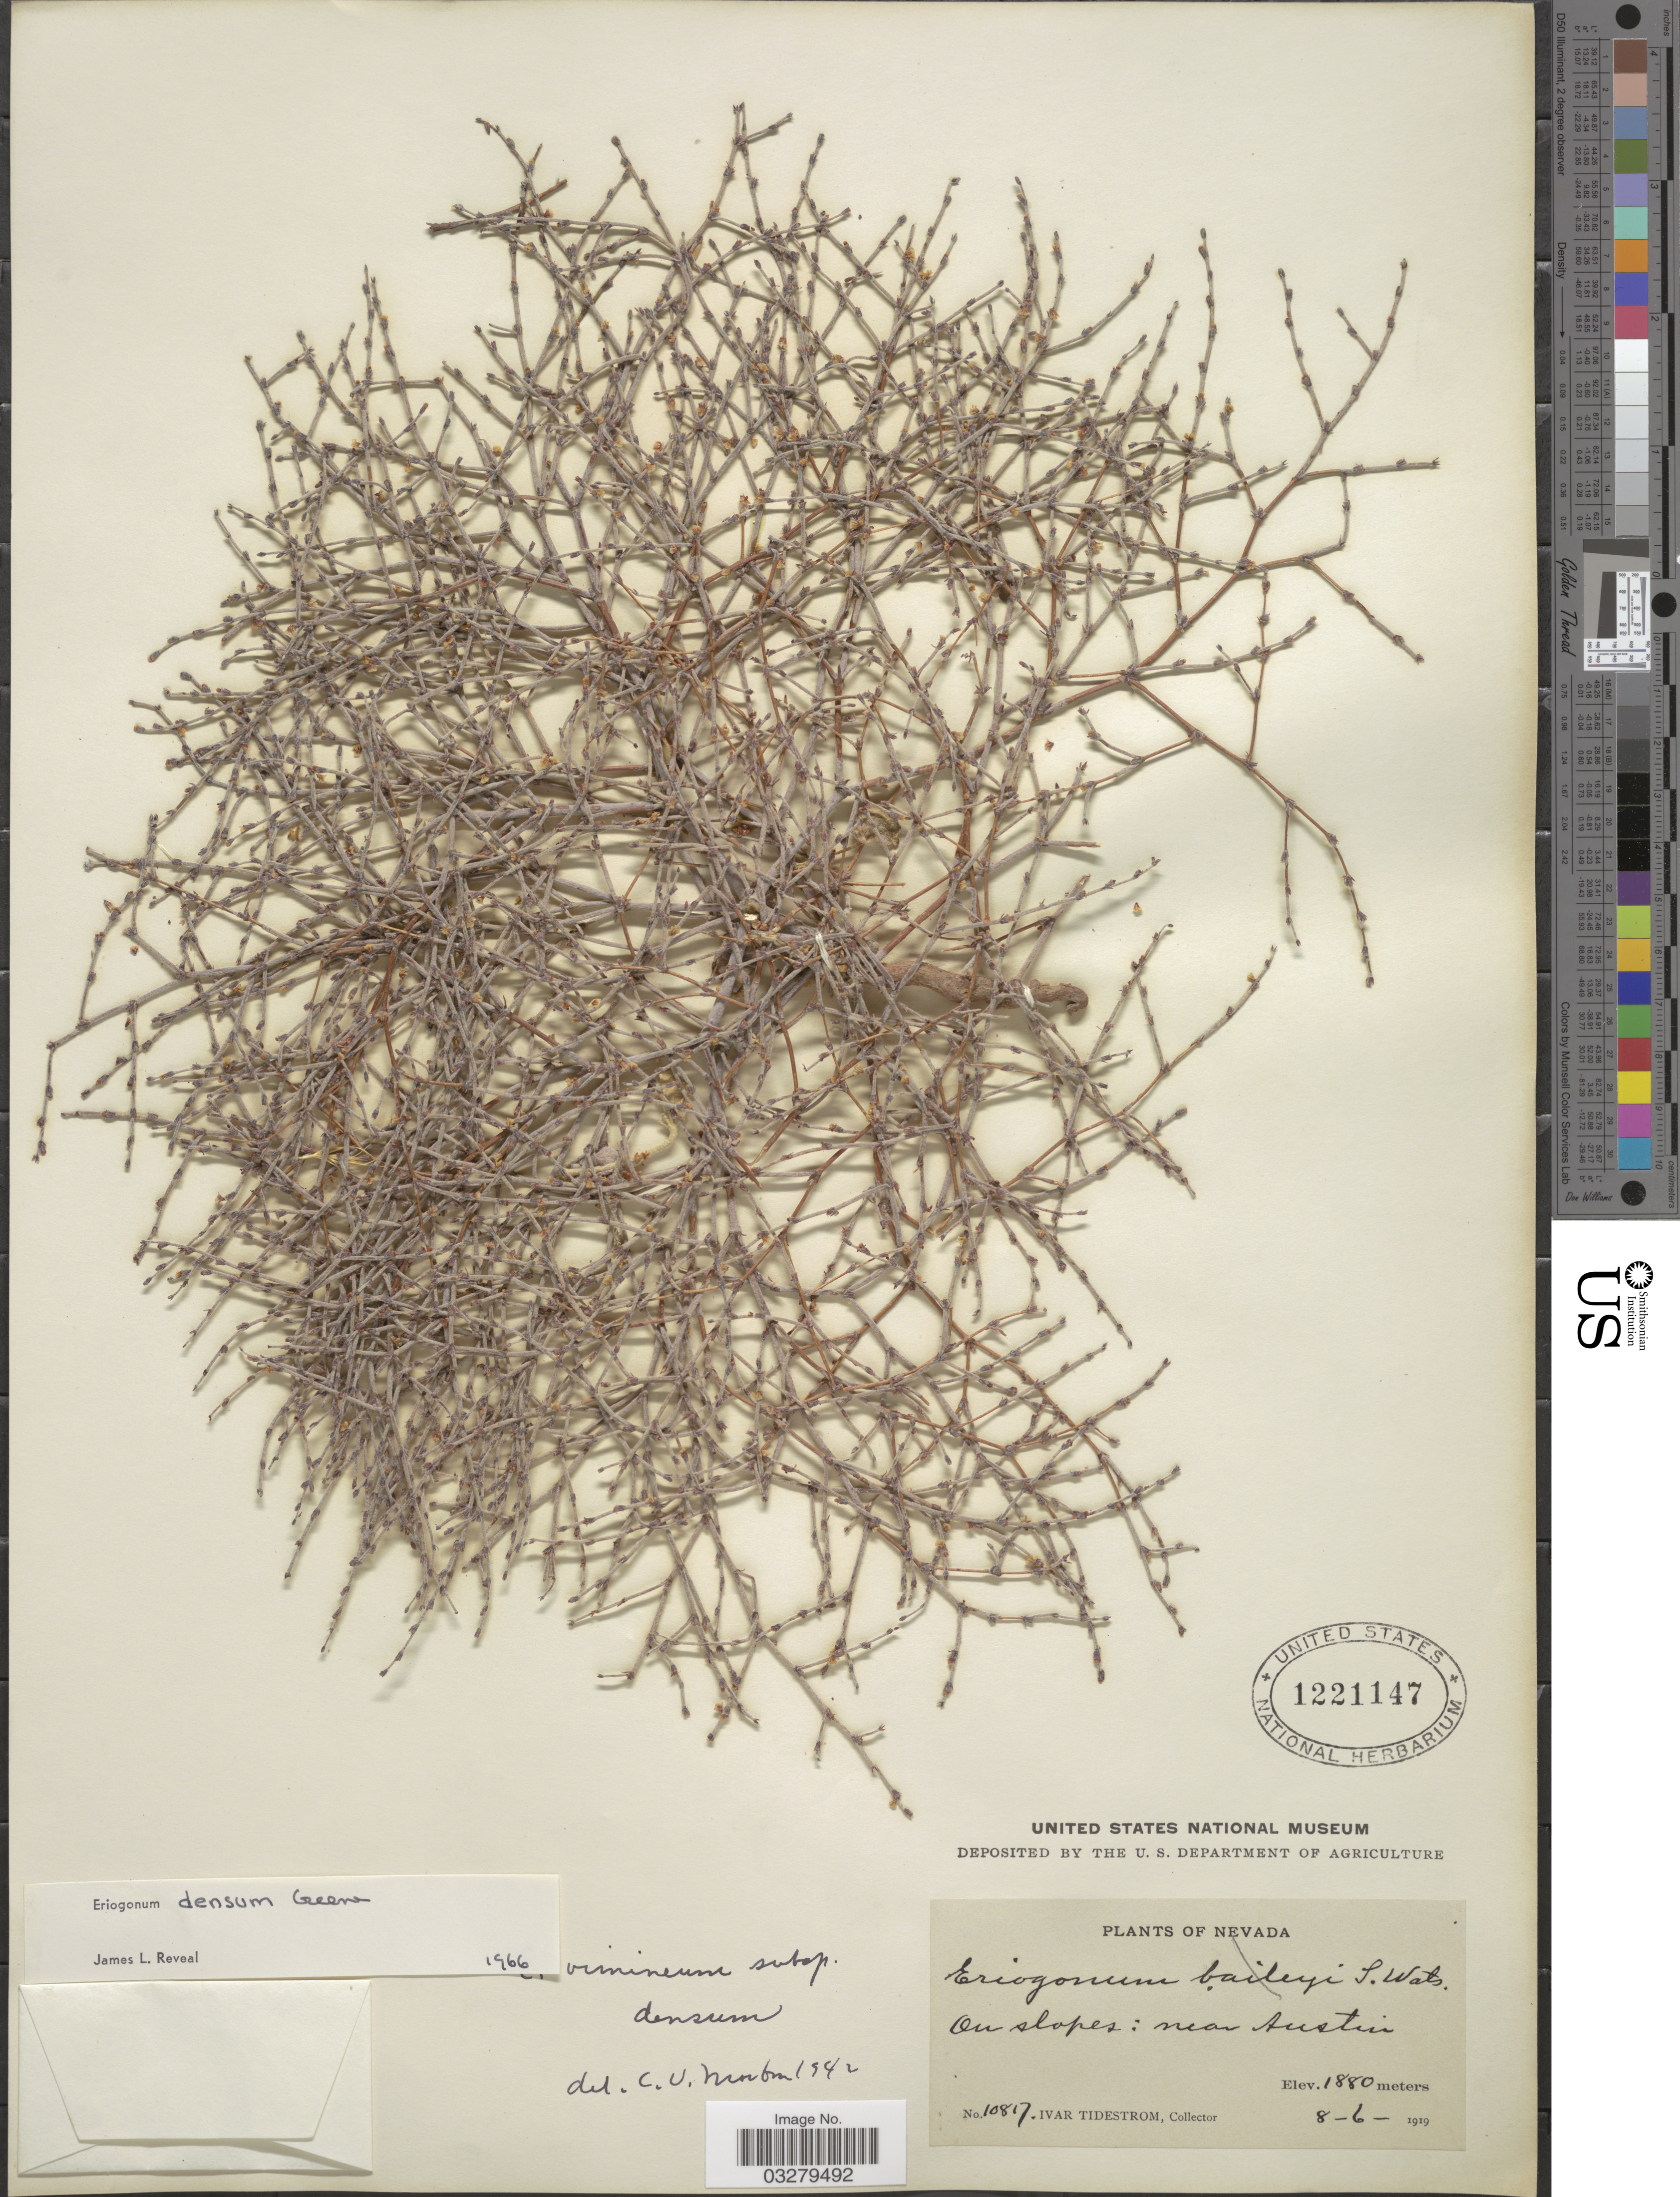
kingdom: Plantae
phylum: Tracheophyta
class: Magnoliopsida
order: Caryophyllales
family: Polygonaceae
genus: Eriogonum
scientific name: Eriogonum palmerianum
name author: Reveal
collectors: I. F. Tidestrom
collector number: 10817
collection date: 1919-08-06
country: United States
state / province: Nevada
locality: Near Austin.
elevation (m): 1880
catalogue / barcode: US 1221147